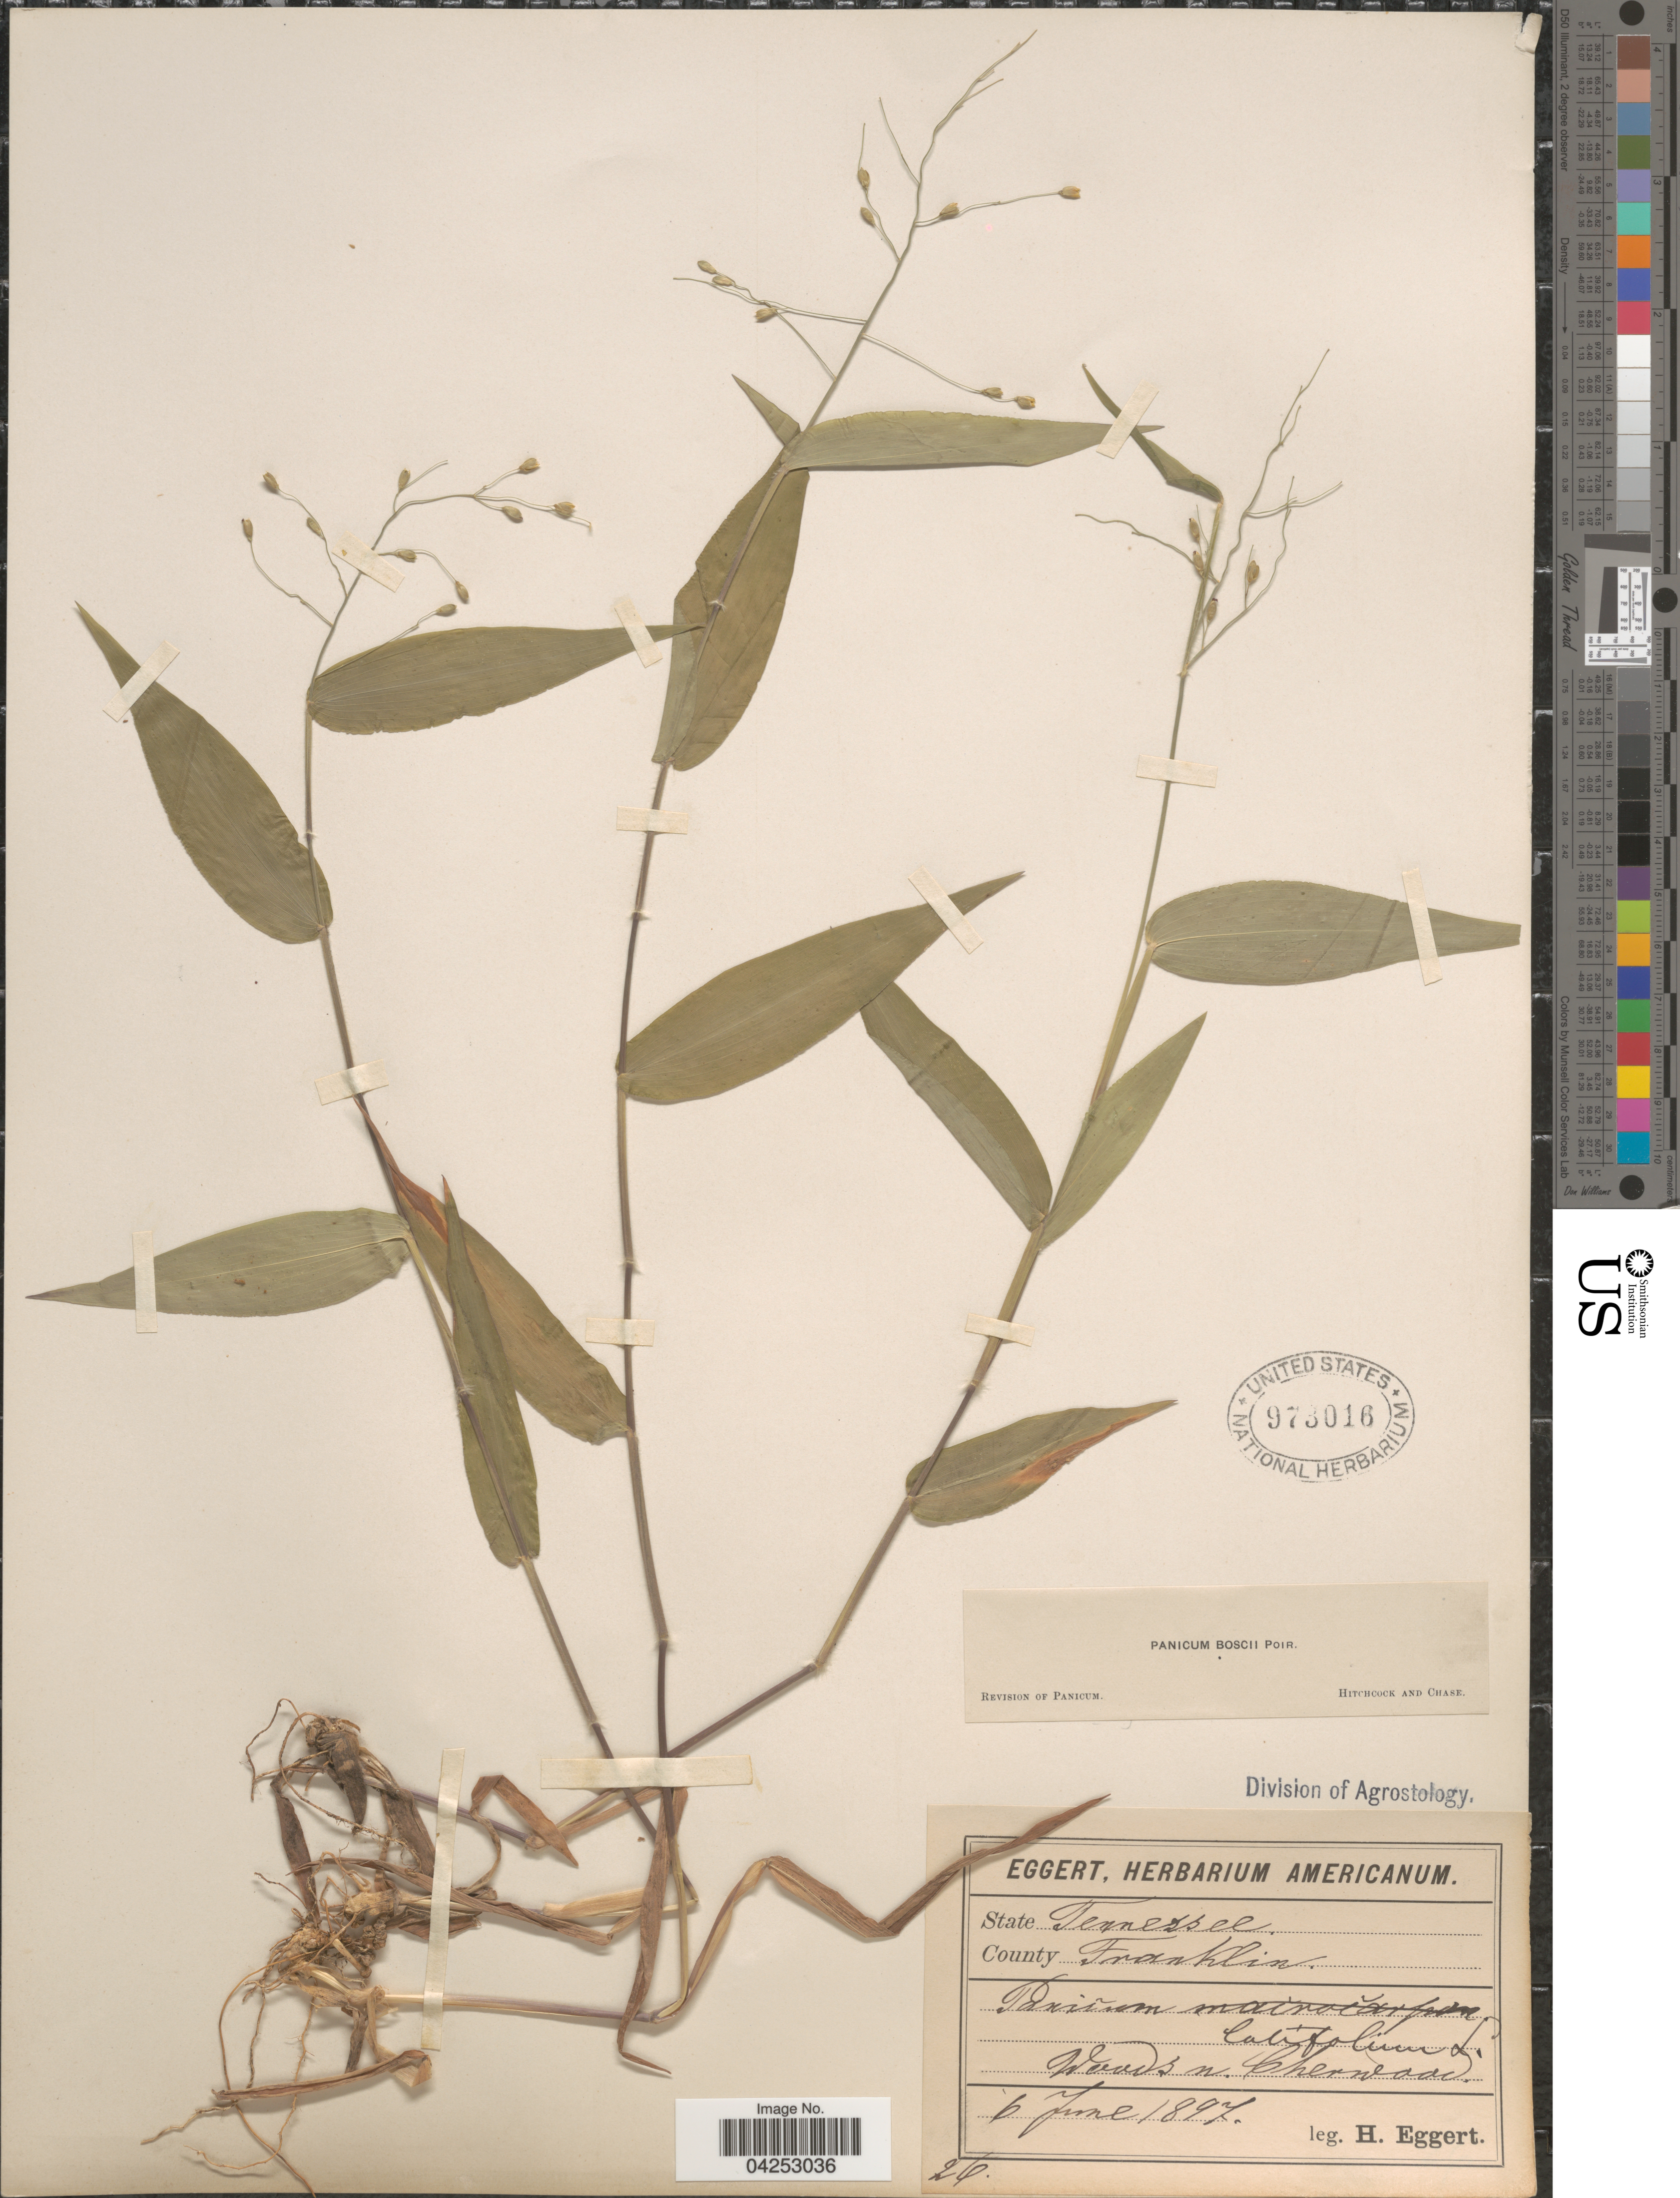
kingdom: Plantae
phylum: Tracheophyta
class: Liliopsida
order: Poales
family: Poaceae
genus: Dichanthelium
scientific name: Dichanthelium boscii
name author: (Poir.) Gould & C.A. Clark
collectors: H. Eggert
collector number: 26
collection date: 1897-06-06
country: United States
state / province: Tennessee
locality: County Franklin. Woods n. Cherwood.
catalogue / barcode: US 973016